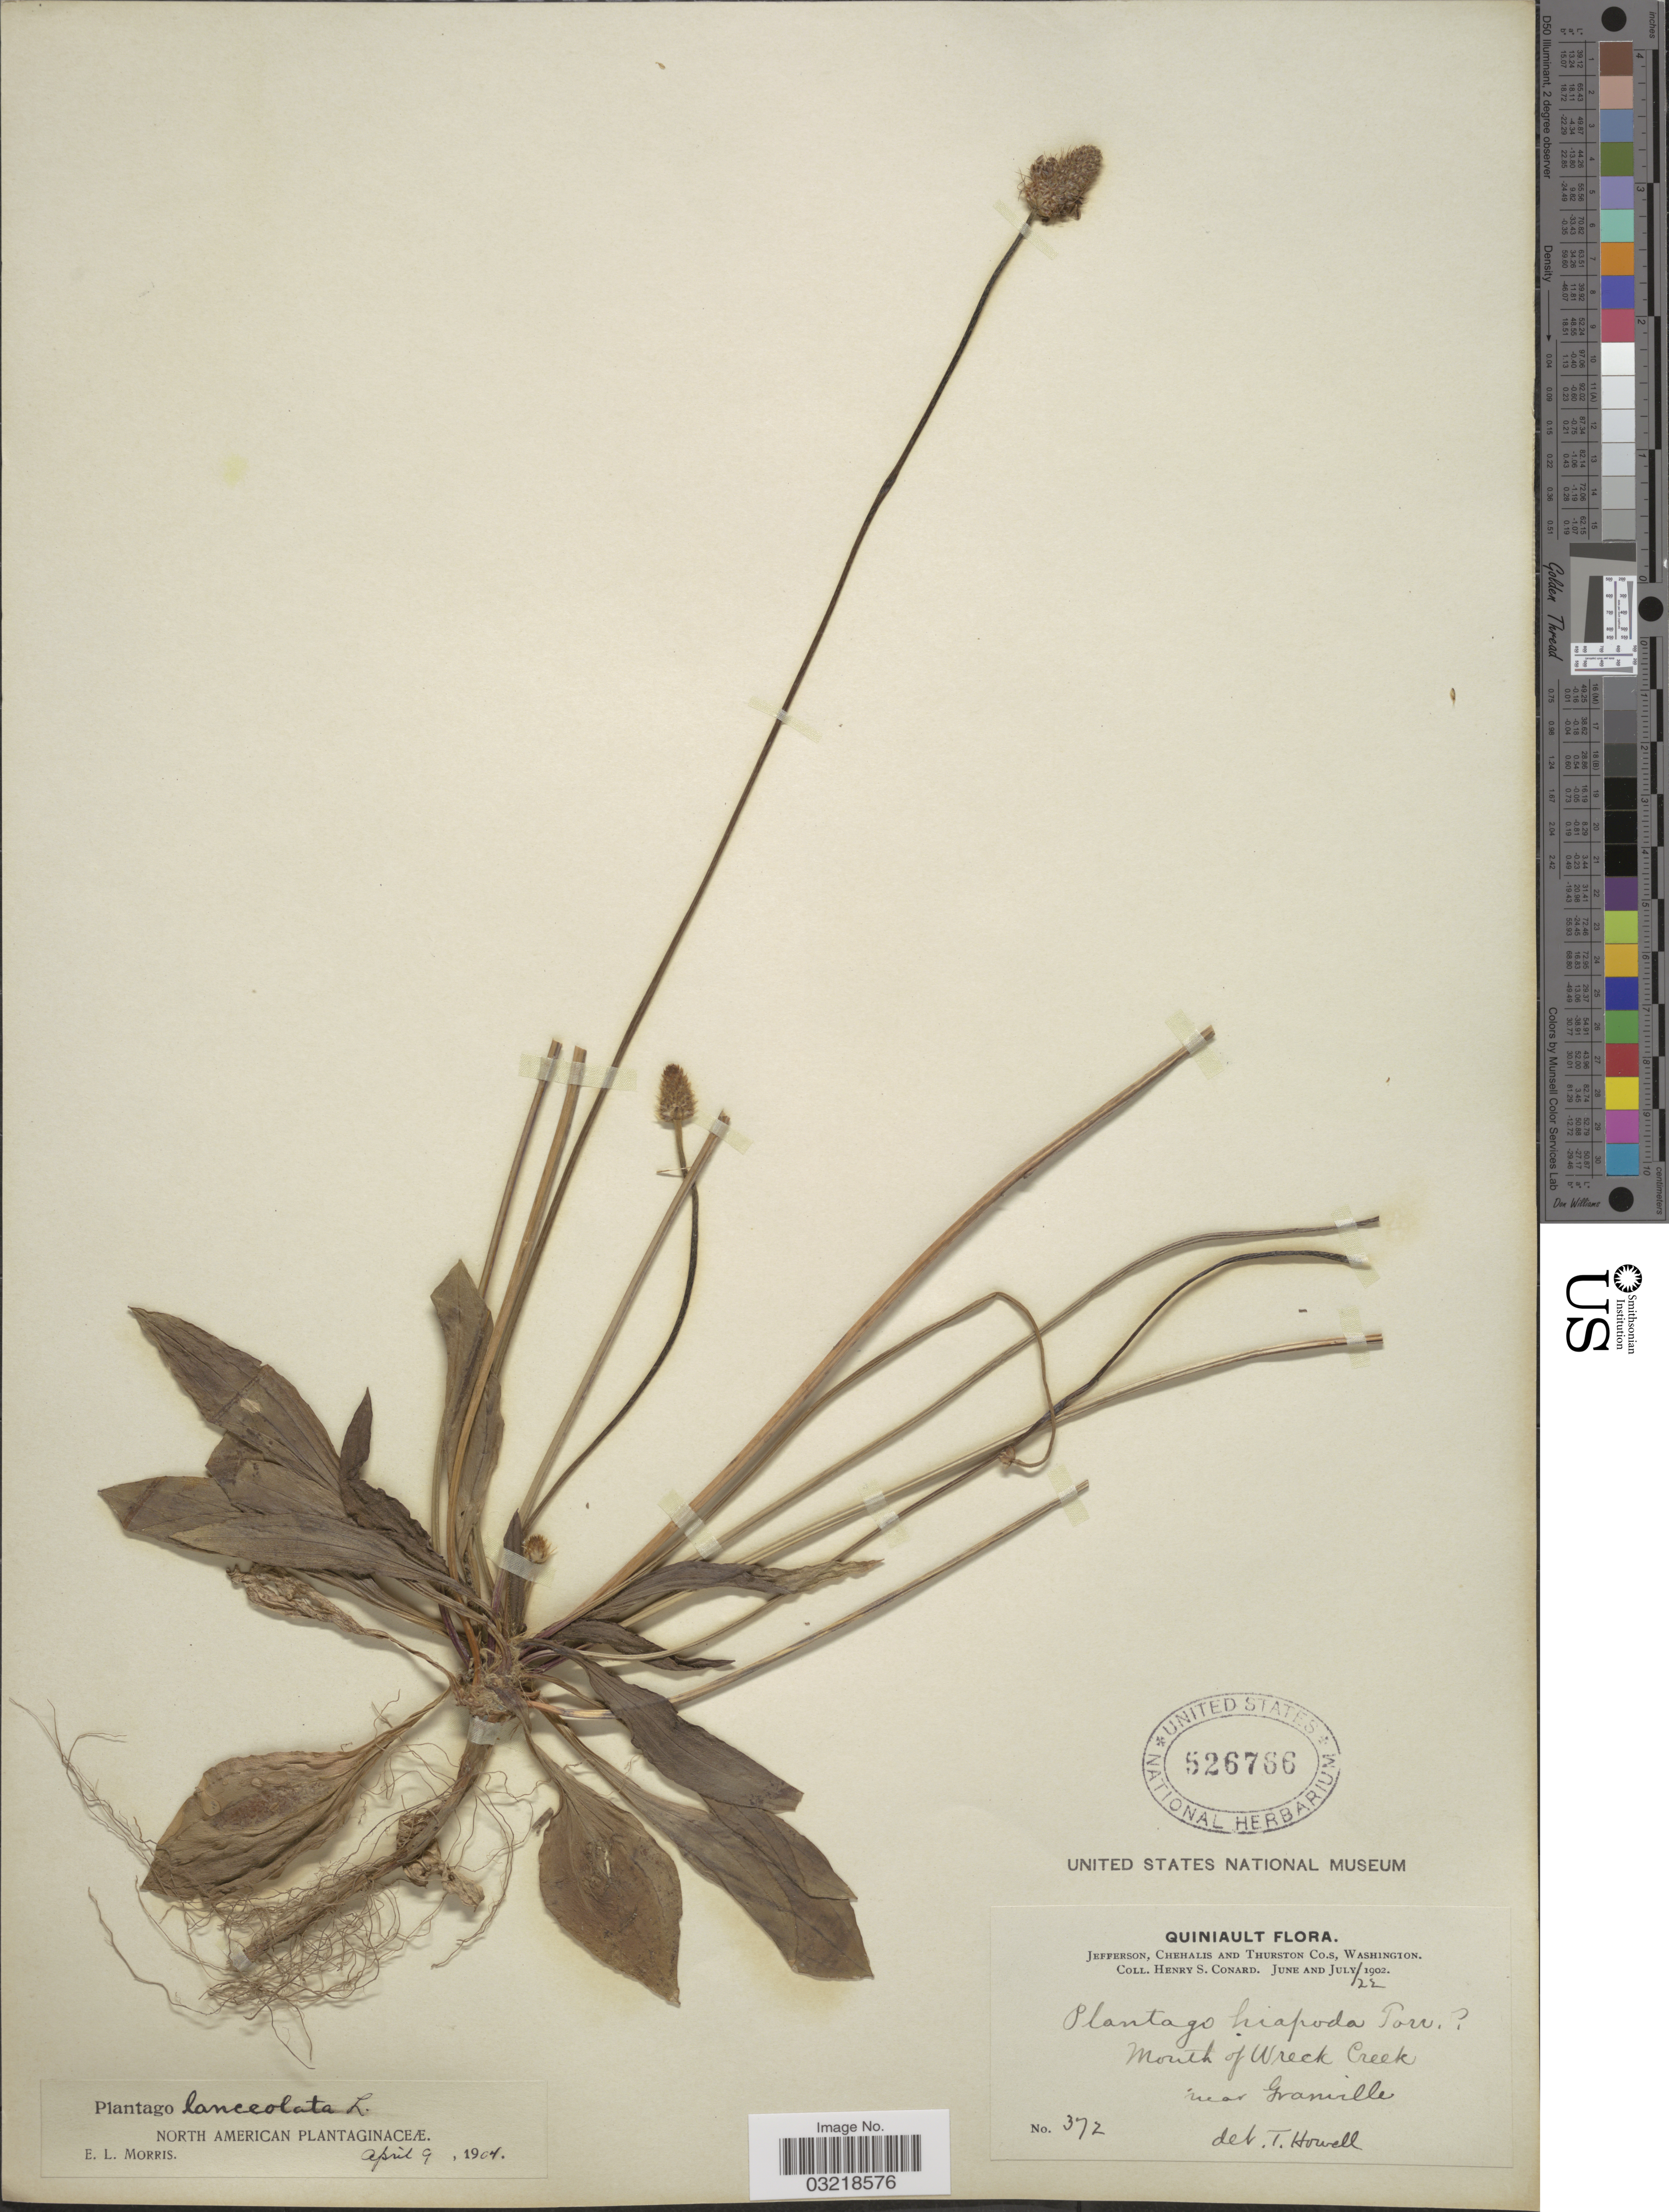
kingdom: Plantae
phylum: Tracheophyta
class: Magnoliopsida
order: Lamiales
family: Plantaginaceae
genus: Plantago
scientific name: Plantago lanceolata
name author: L.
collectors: H. S. Conard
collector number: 372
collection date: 1902-07-22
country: United States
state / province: Washington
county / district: Thurston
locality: Quiniault. Jefferson, Chehalis and Thurston Co.s. Mouth of Wreck Creek near Granville.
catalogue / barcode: US 526766